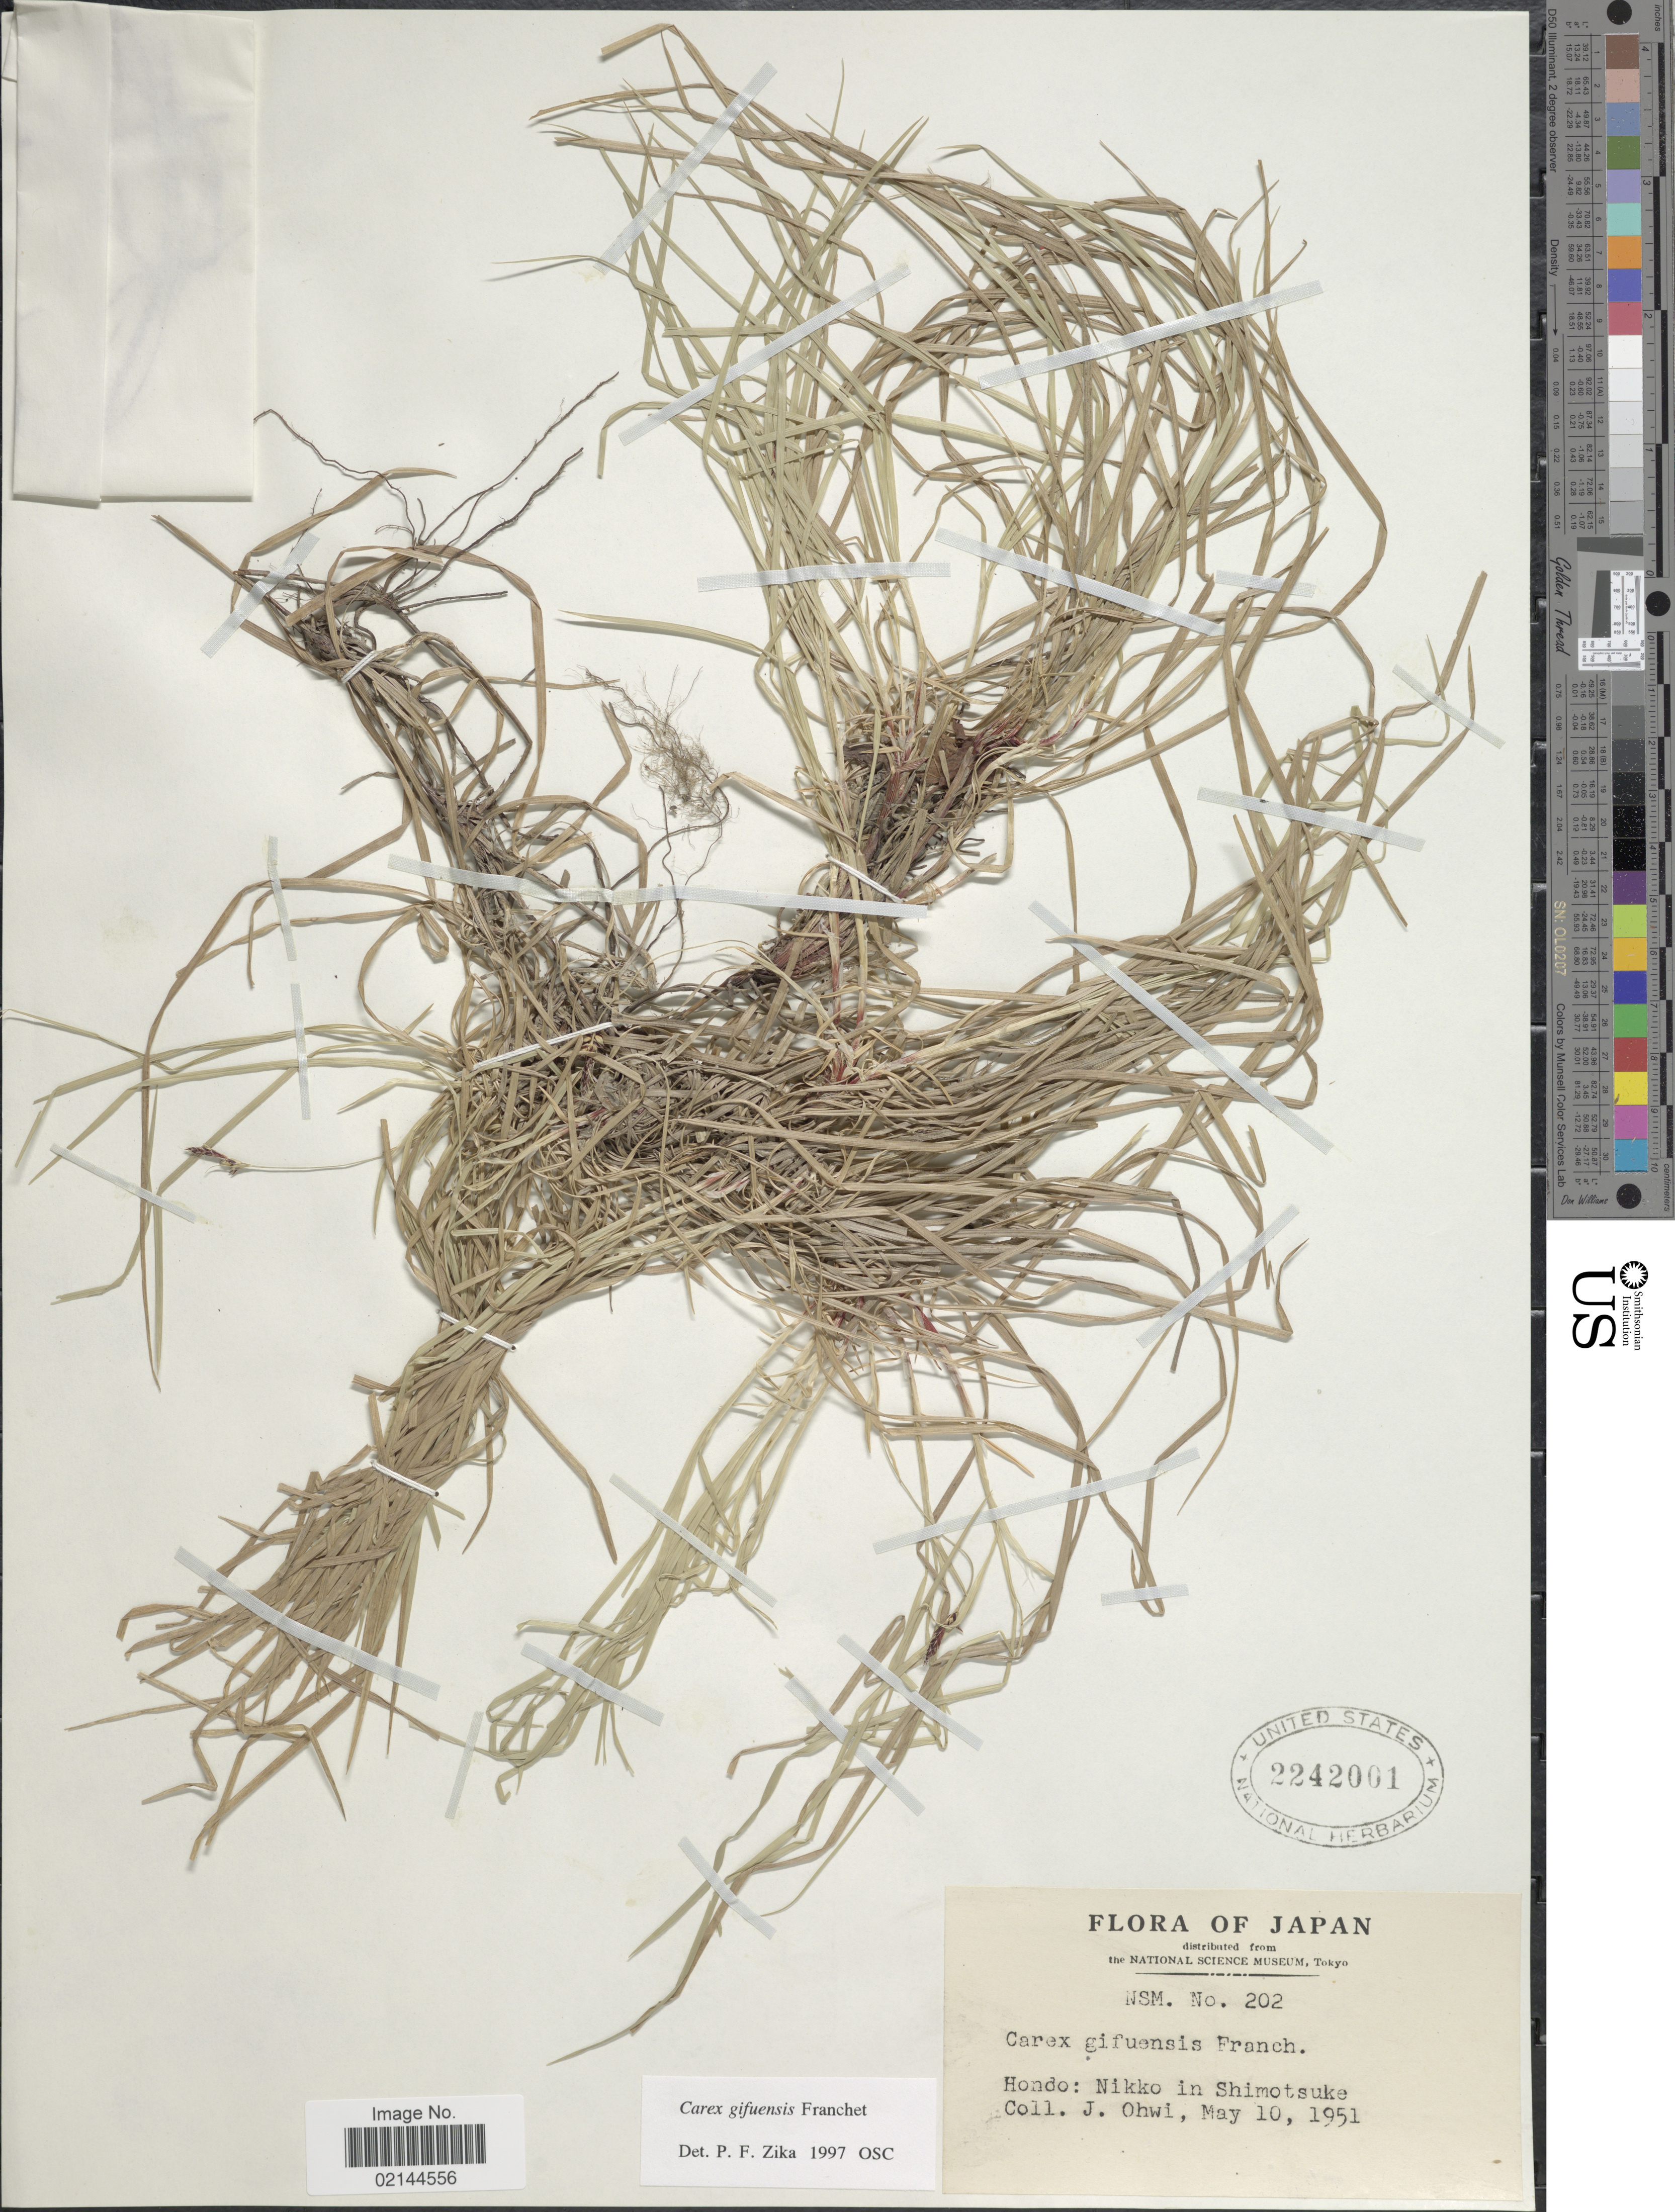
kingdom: Plantae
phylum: Tracheophyta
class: Liliopsida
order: Poales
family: Cyperaceae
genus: Carex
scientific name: Carex gifuensis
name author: Franch.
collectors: J. Ohwi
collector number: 202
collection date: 1951-05-10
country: Japan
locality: Hondo: Nikko in Shimotsuke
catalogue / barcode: US 2242001